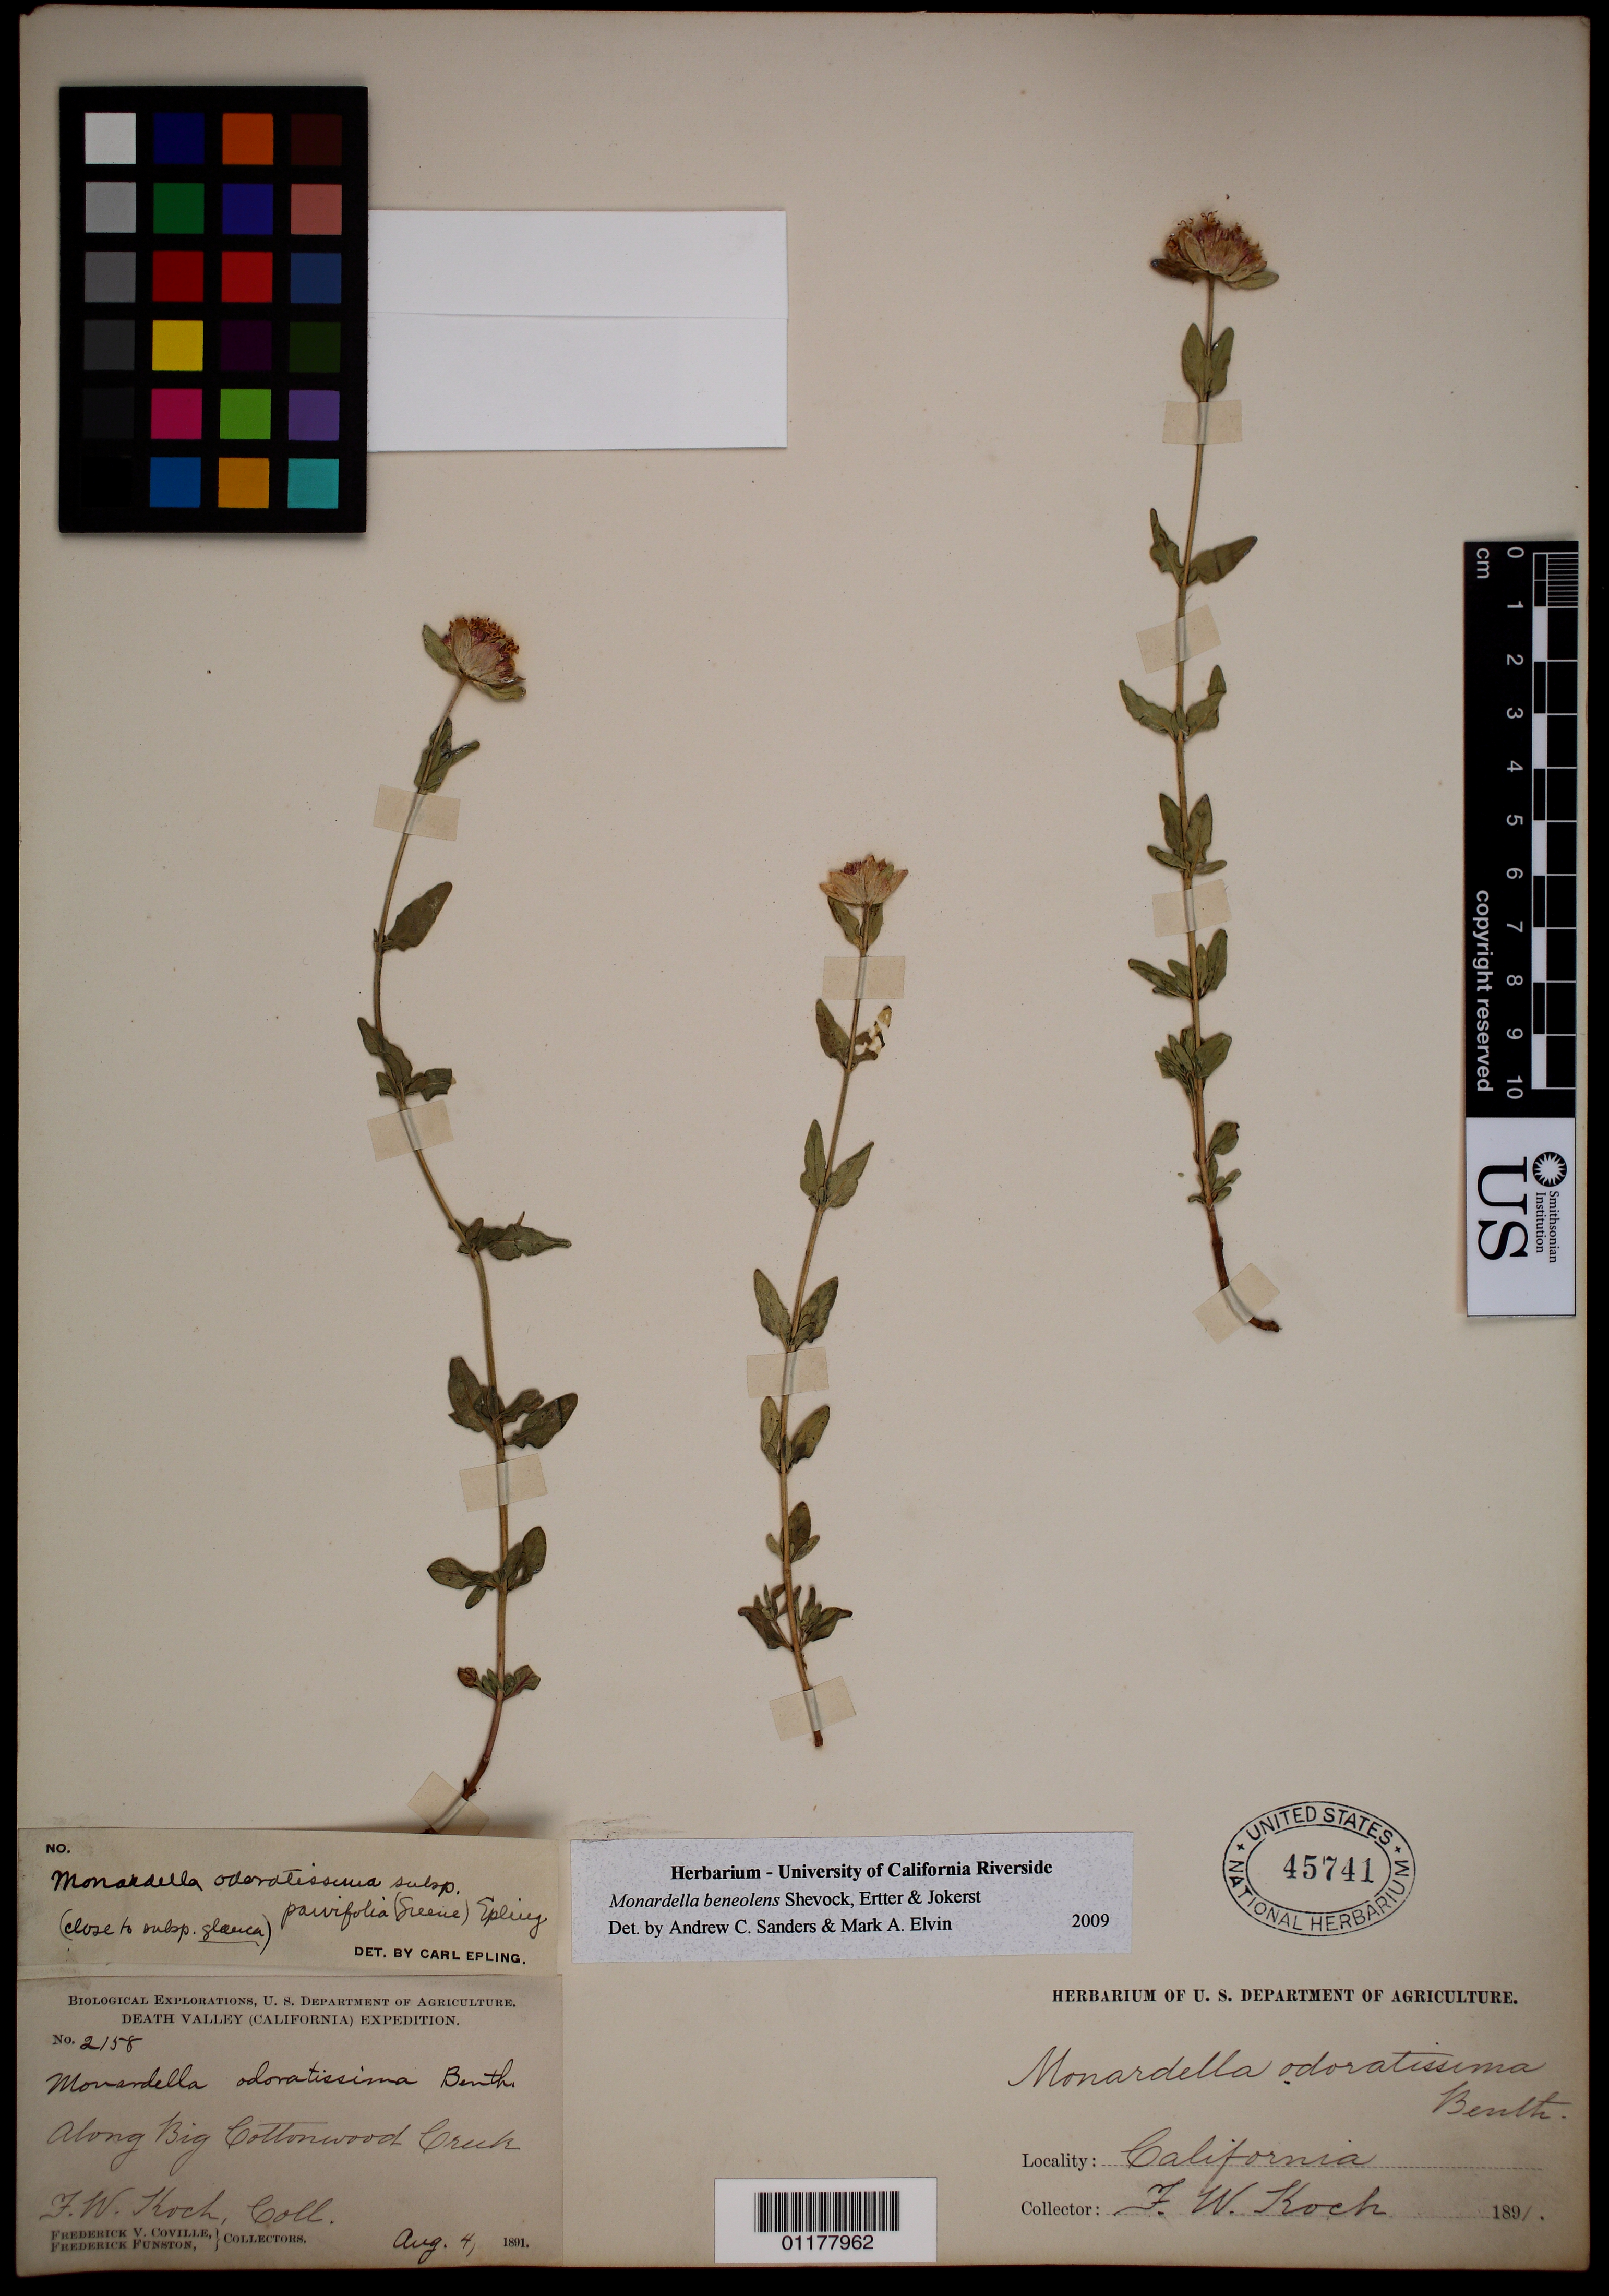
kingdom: Plantae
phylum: Tracheophyta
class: Magnoliopsida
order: Lamiales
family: Lamiaceae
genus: Monardella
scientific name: Monardella beneolens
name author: Shevock et al.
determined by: Sanders, A. C.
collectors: F. V. Coville, F. Funston & F. W. Koch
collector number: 2158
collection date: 1891-08-04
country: United States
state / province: California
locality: Cottonwood Creek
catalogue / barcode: US 45741